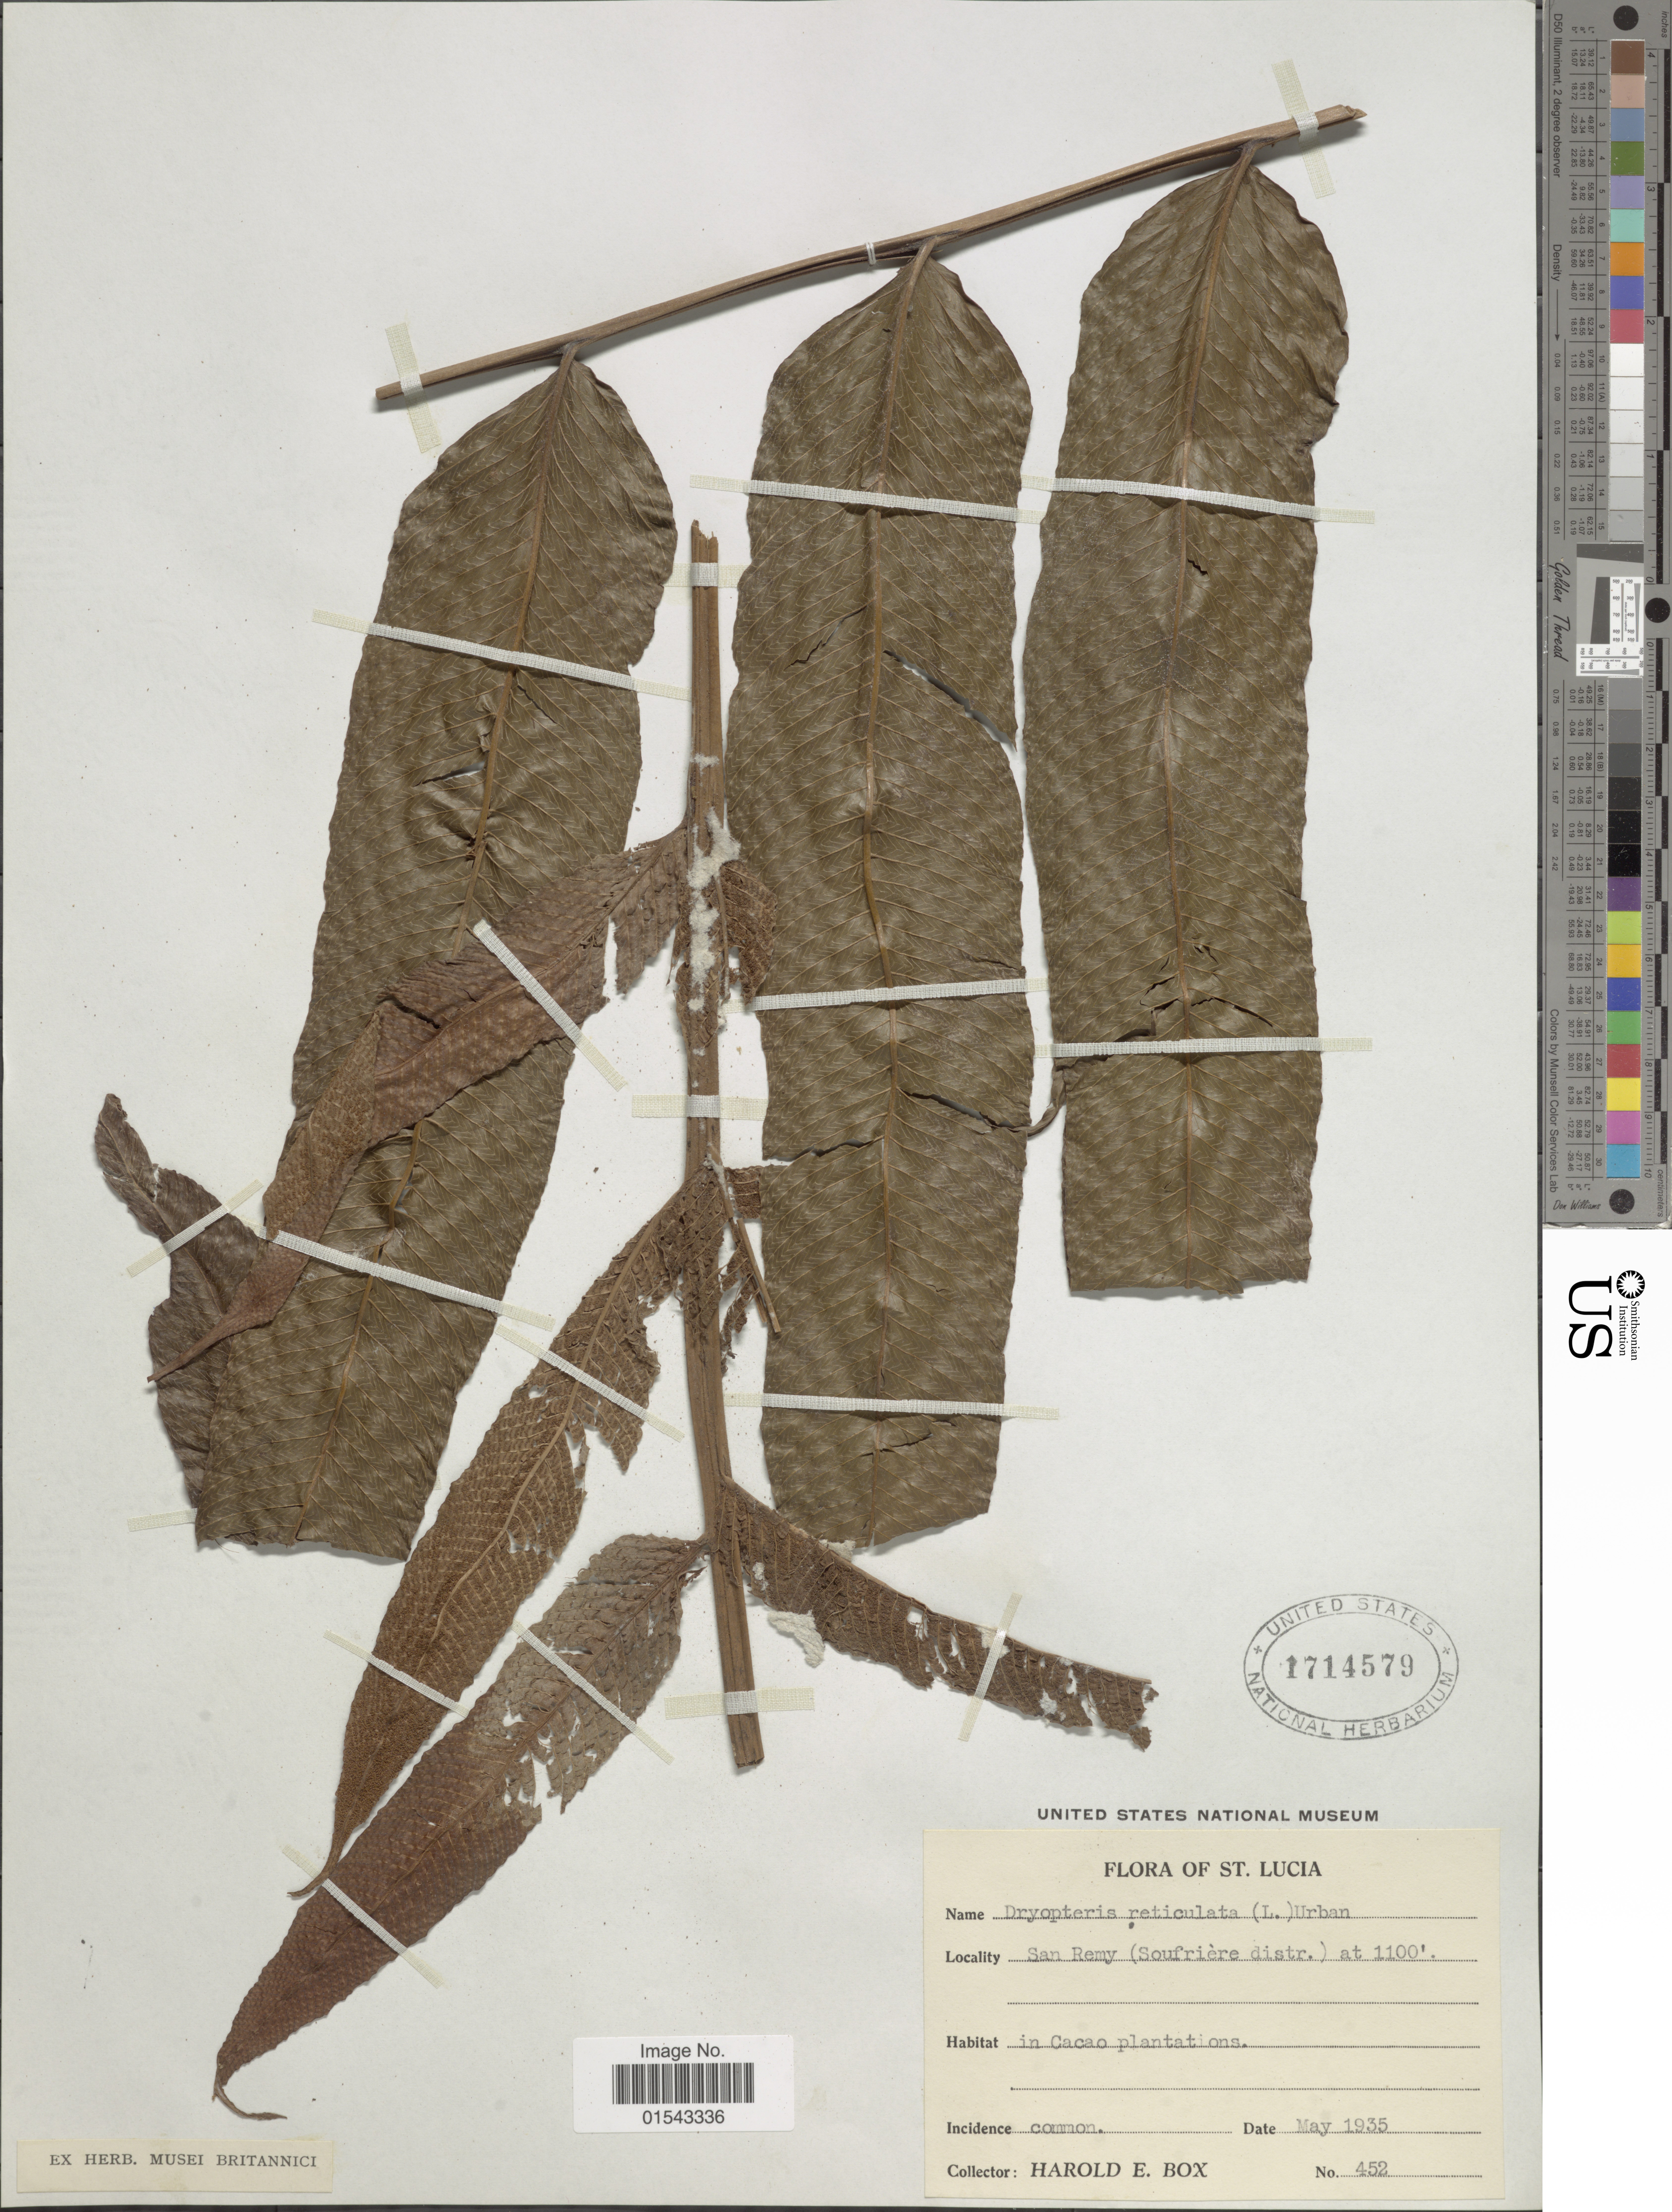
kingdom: Plantae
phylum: Tracheophyta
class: Polypodiopsida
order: Polypodiales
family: Thelypteridaceae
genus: Meniscium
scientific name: Meniscium reticulatum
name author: (L.) Sw.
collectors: H. E. Box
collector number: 452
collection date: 1935-05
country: St. Lucia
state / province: Soufriere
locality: San Remy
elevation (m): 335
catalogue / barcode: US 1714579